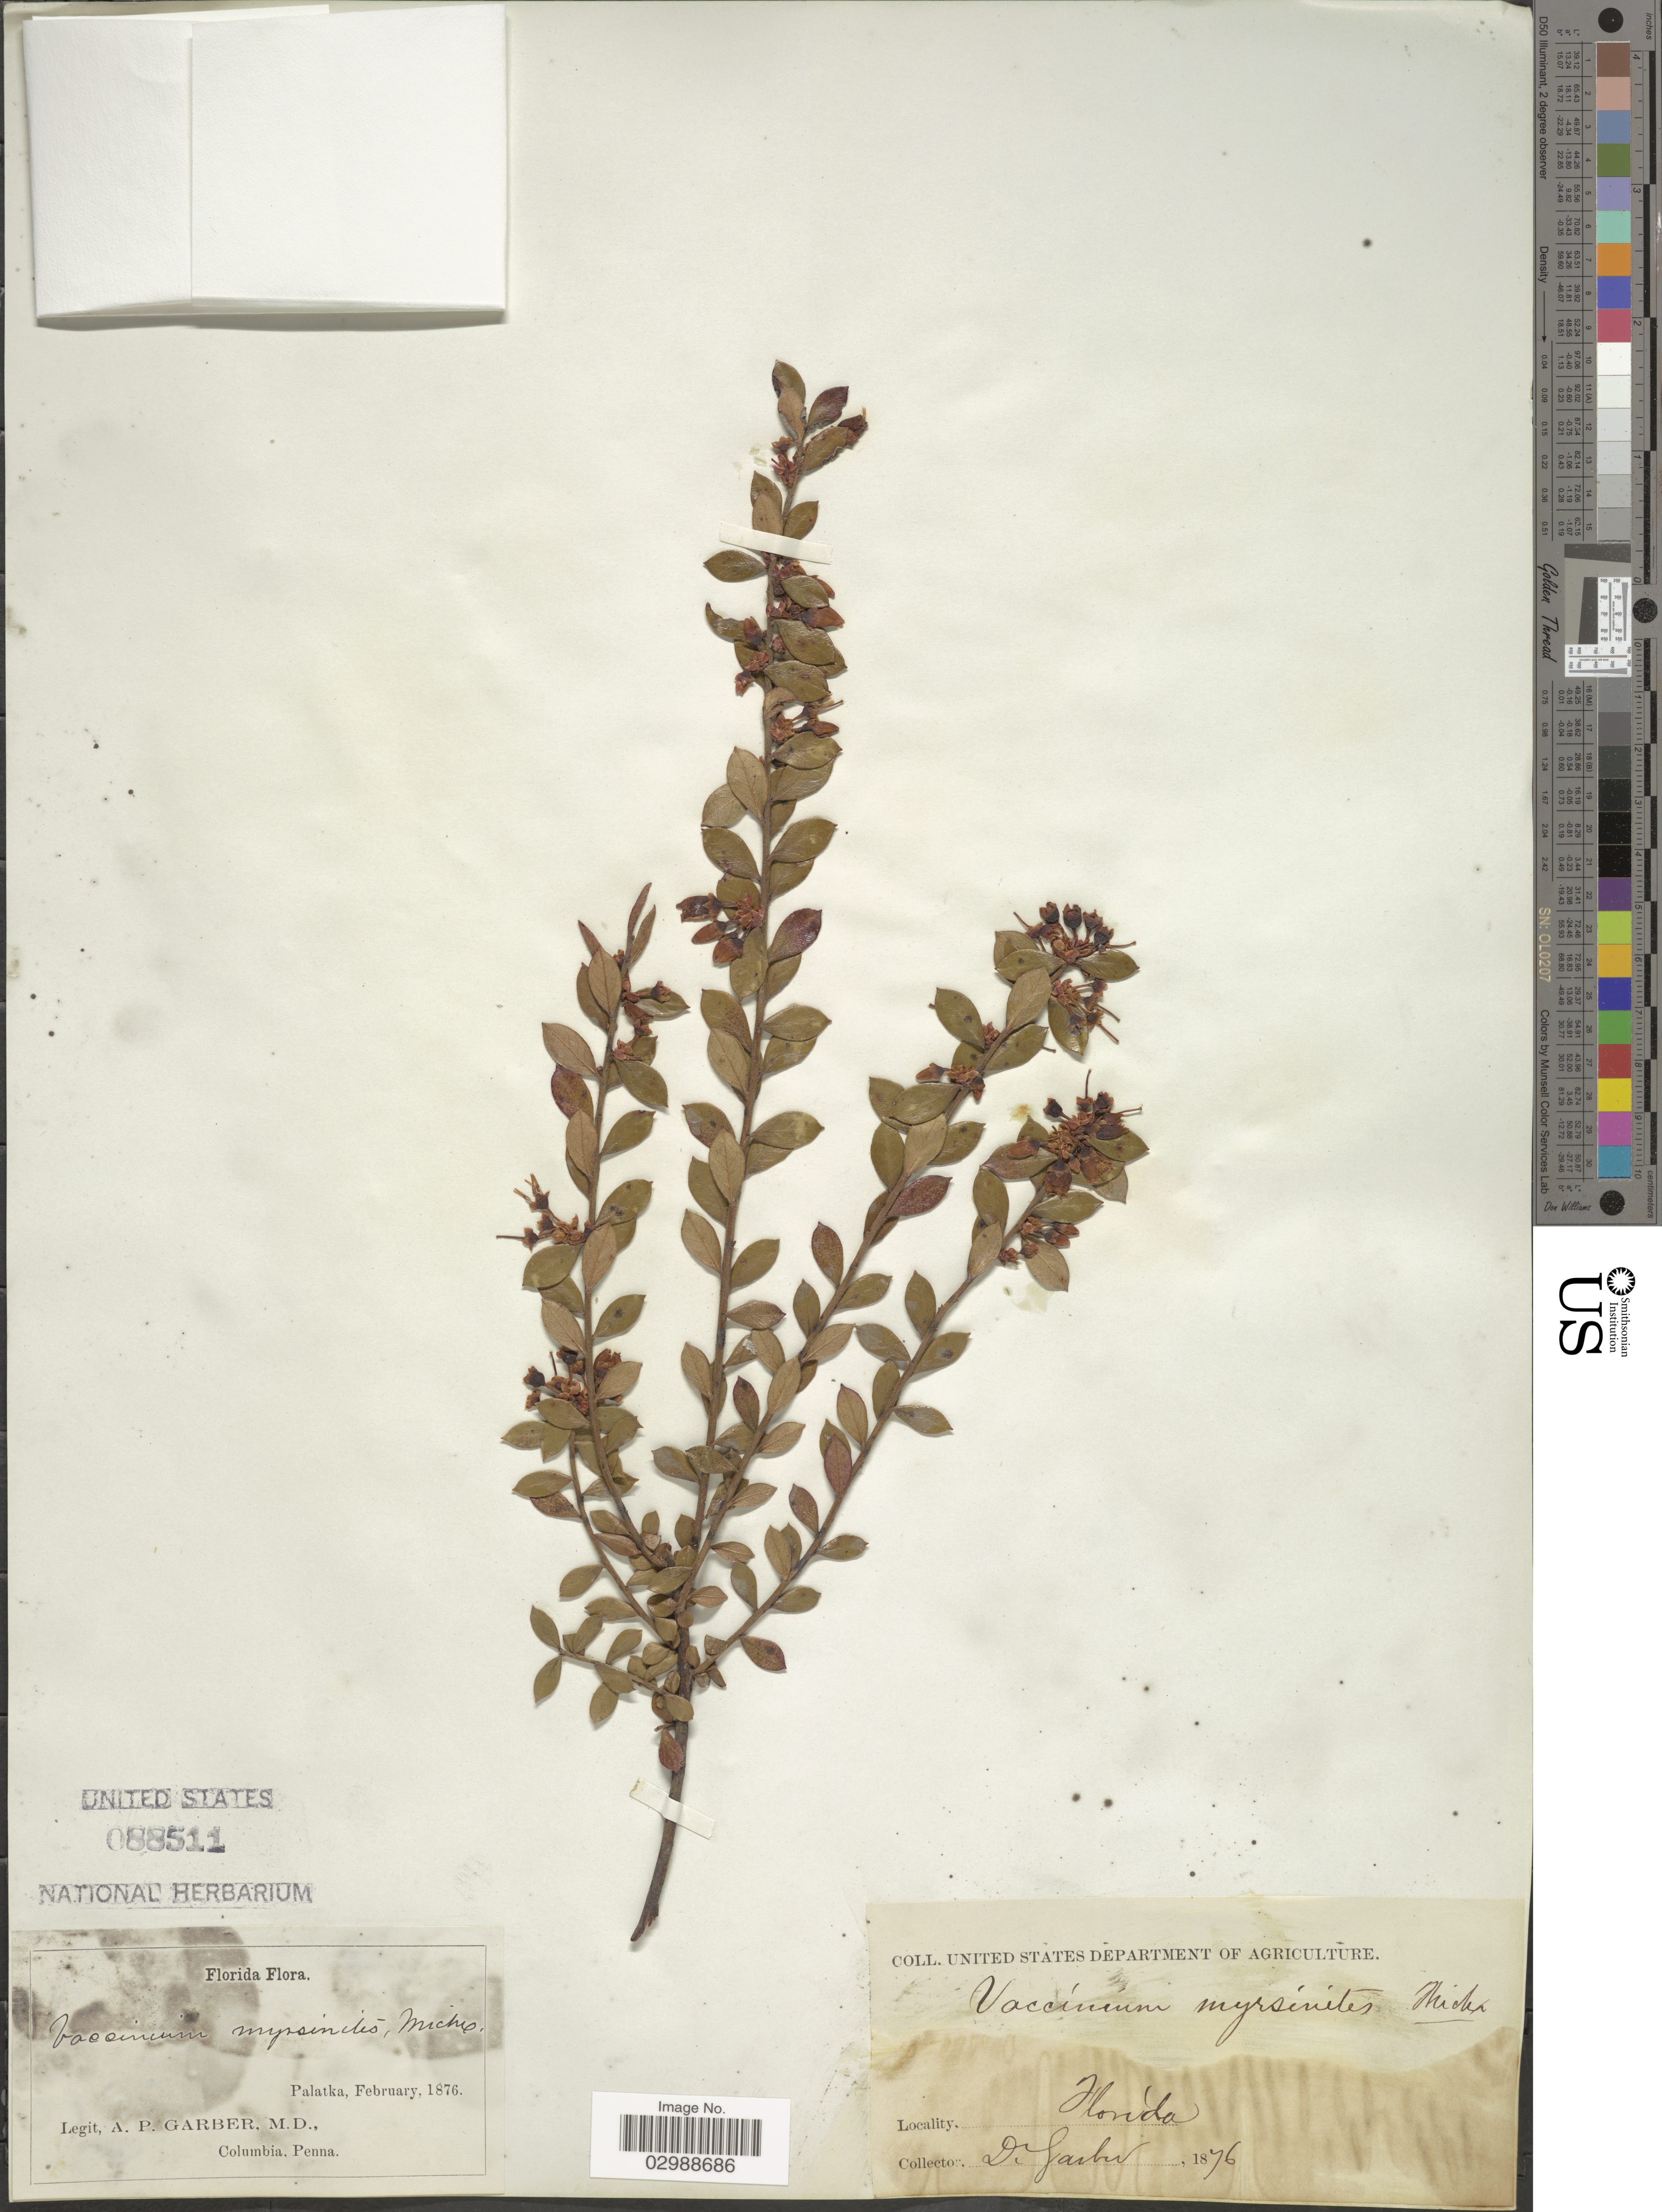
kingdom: Plantae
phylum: Tracheophyta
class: Magnoliopsida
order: Ericales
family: Ericaceae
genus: Vaccinium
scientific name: Vaccinium myrsinites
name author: Lam.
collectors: A. P. Garber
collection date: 1876-02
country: United States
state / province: Florida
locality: Palatka.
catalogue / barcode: US 88511